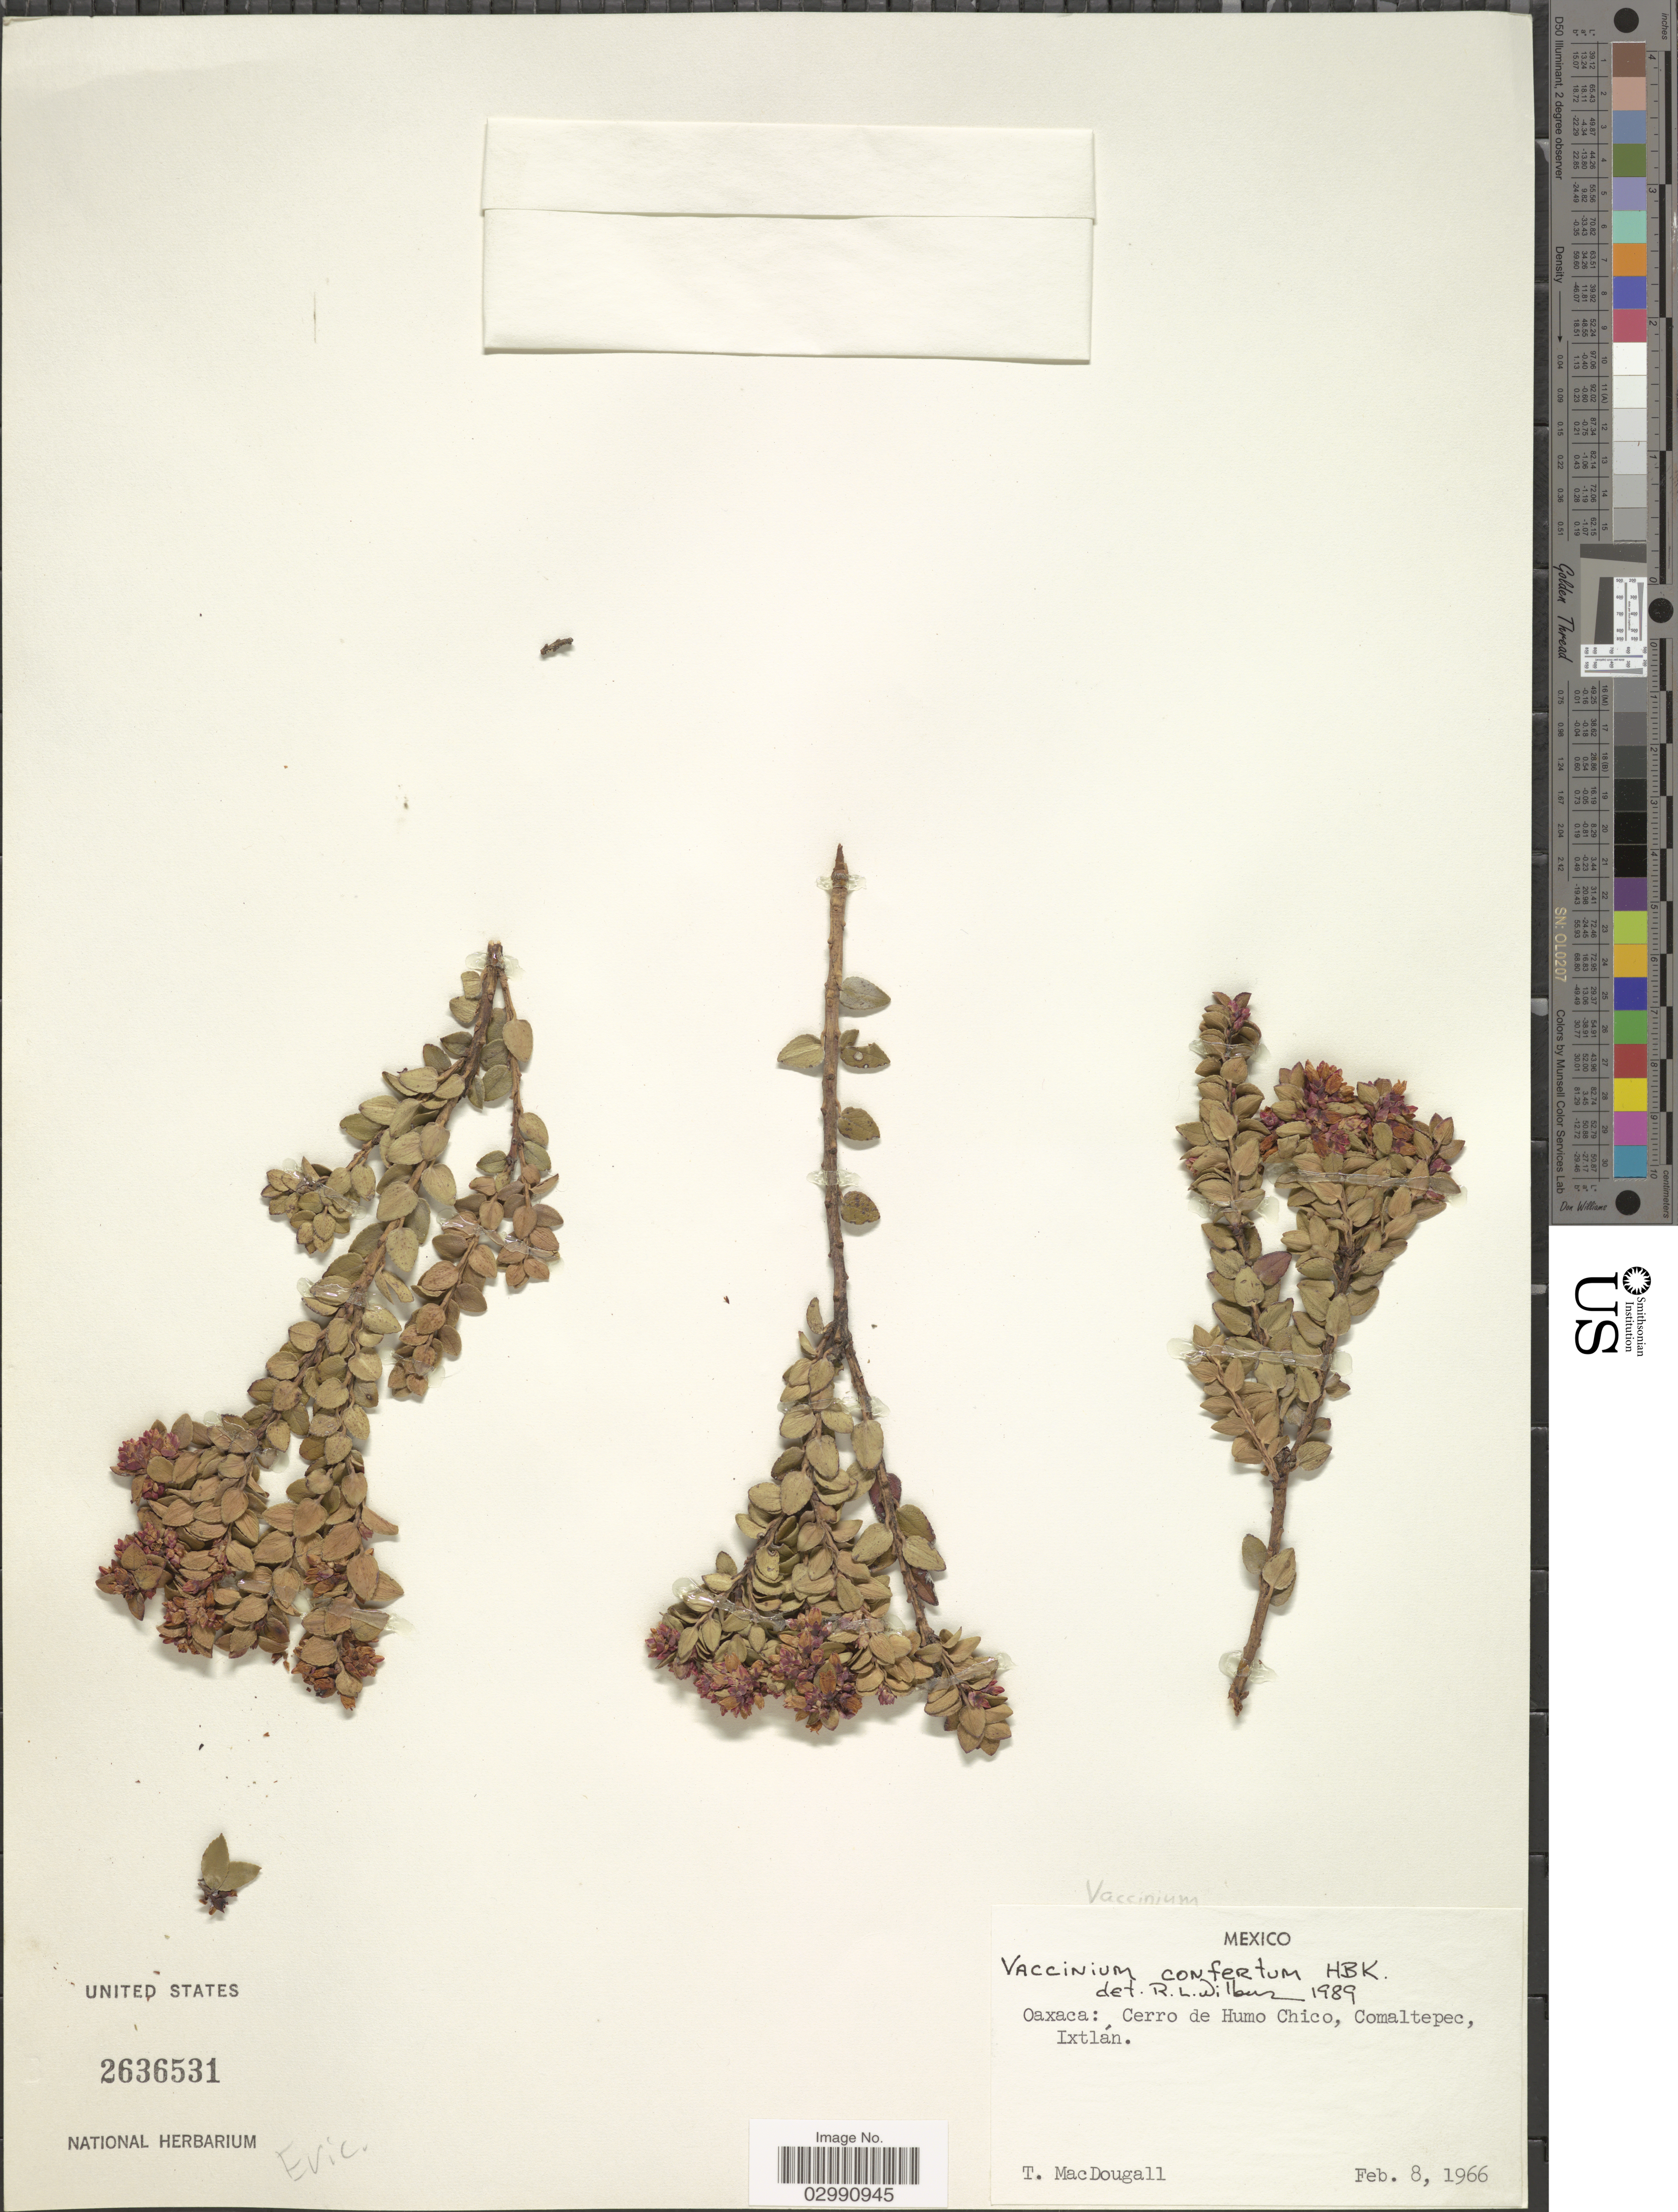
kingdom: Plantae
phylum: Tracheophyta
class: Magnoliopsida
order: Ericales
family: Ericaceae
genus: Vaccinium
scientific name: Vaccinium confertum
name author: Kunth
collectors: T. B. MacDougall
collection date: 1966-02-08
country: Mexico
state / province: Oaxaca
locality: Cerro de Humo Chico, Comaltepec, Ixtlán.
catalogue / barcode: US 2636531